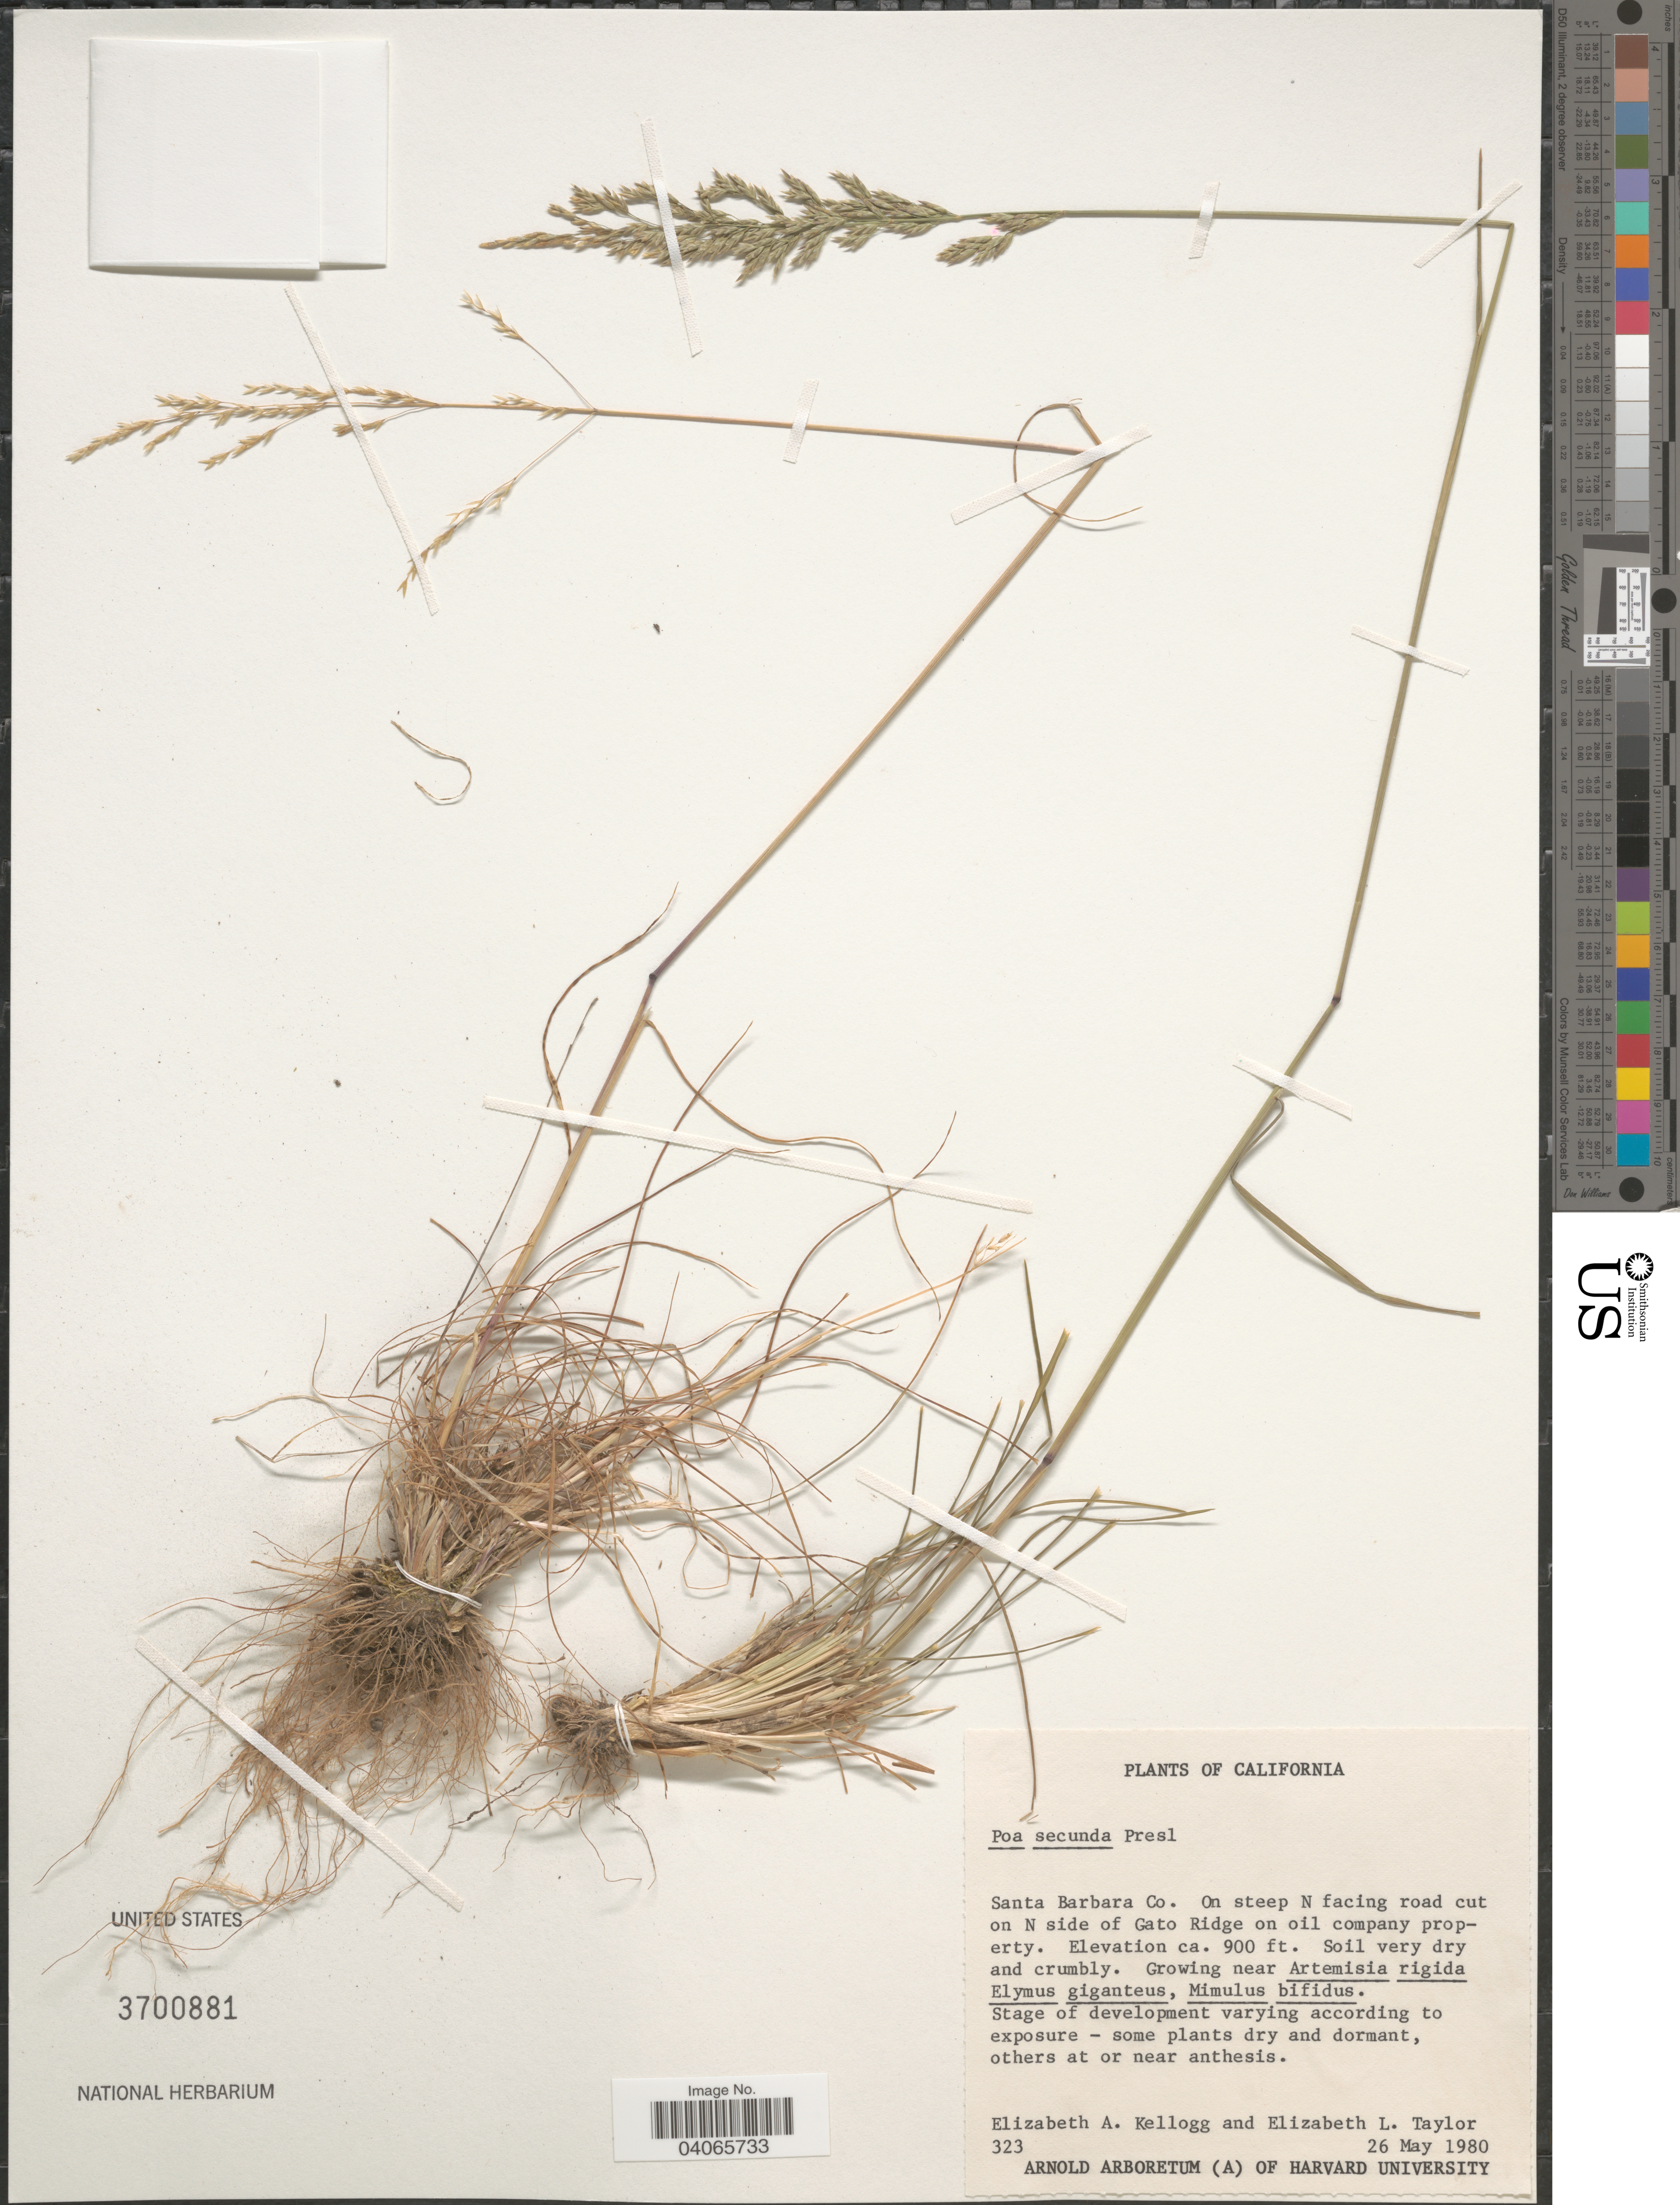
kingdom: Plantae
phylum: Tracheophyta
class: Liliopsida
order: Poales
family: Poaceae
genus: Poa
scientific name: Poa secunda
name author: J. Presl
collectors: E. A. Kellogg & E. L. Taylor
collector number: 323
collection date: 1980-05-26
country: United States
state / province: California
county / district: Santa Barbara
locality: Santa Barbara Co. On steep N facing road cut on N side of Gato Ridge on oil company property.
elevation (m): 274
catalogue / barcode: US 3700881